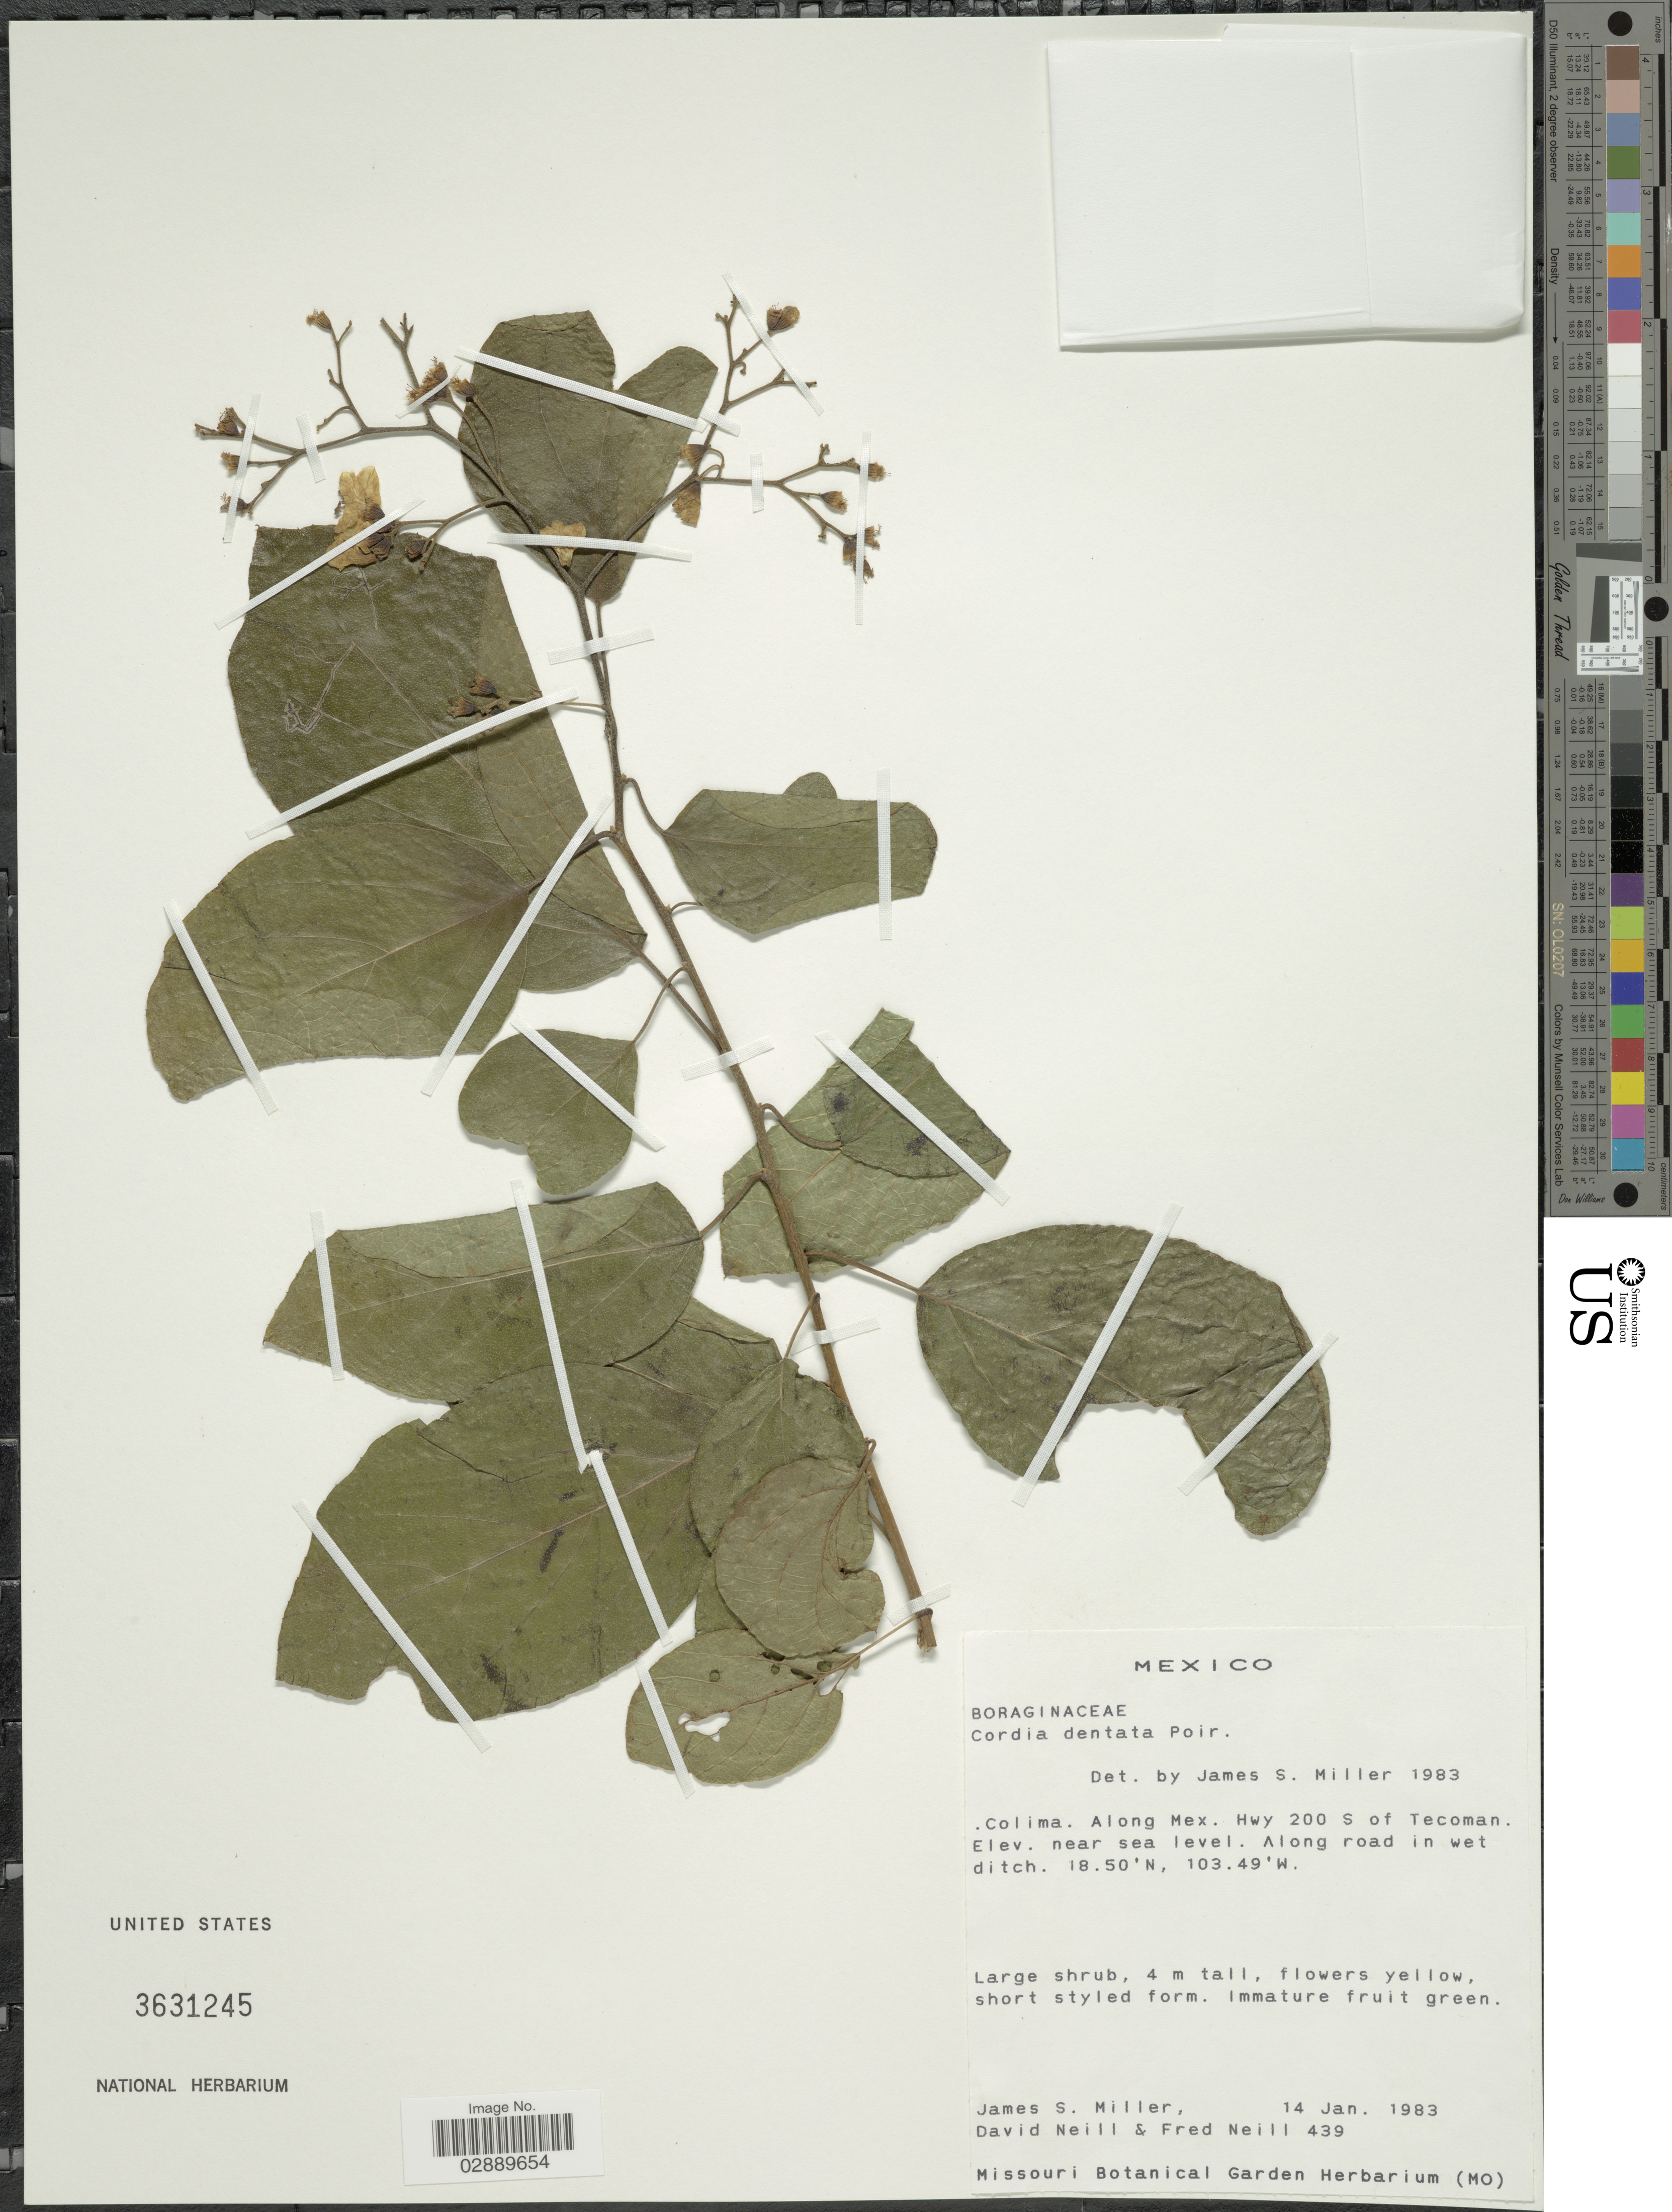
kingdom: Plantae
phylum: Tracheophyta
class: Magnoliopsida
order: Boraginales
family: Cordiaceae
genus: Cordia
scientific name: Cordia dentata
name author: Poir.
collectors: J. S. Miller, D. A. Neill & F. Neill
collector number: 439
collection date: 1983-01-14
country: Mexico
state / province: Colima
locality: Along Mex. Hwy 200 S of Tecoman.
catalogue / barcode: US 3631245